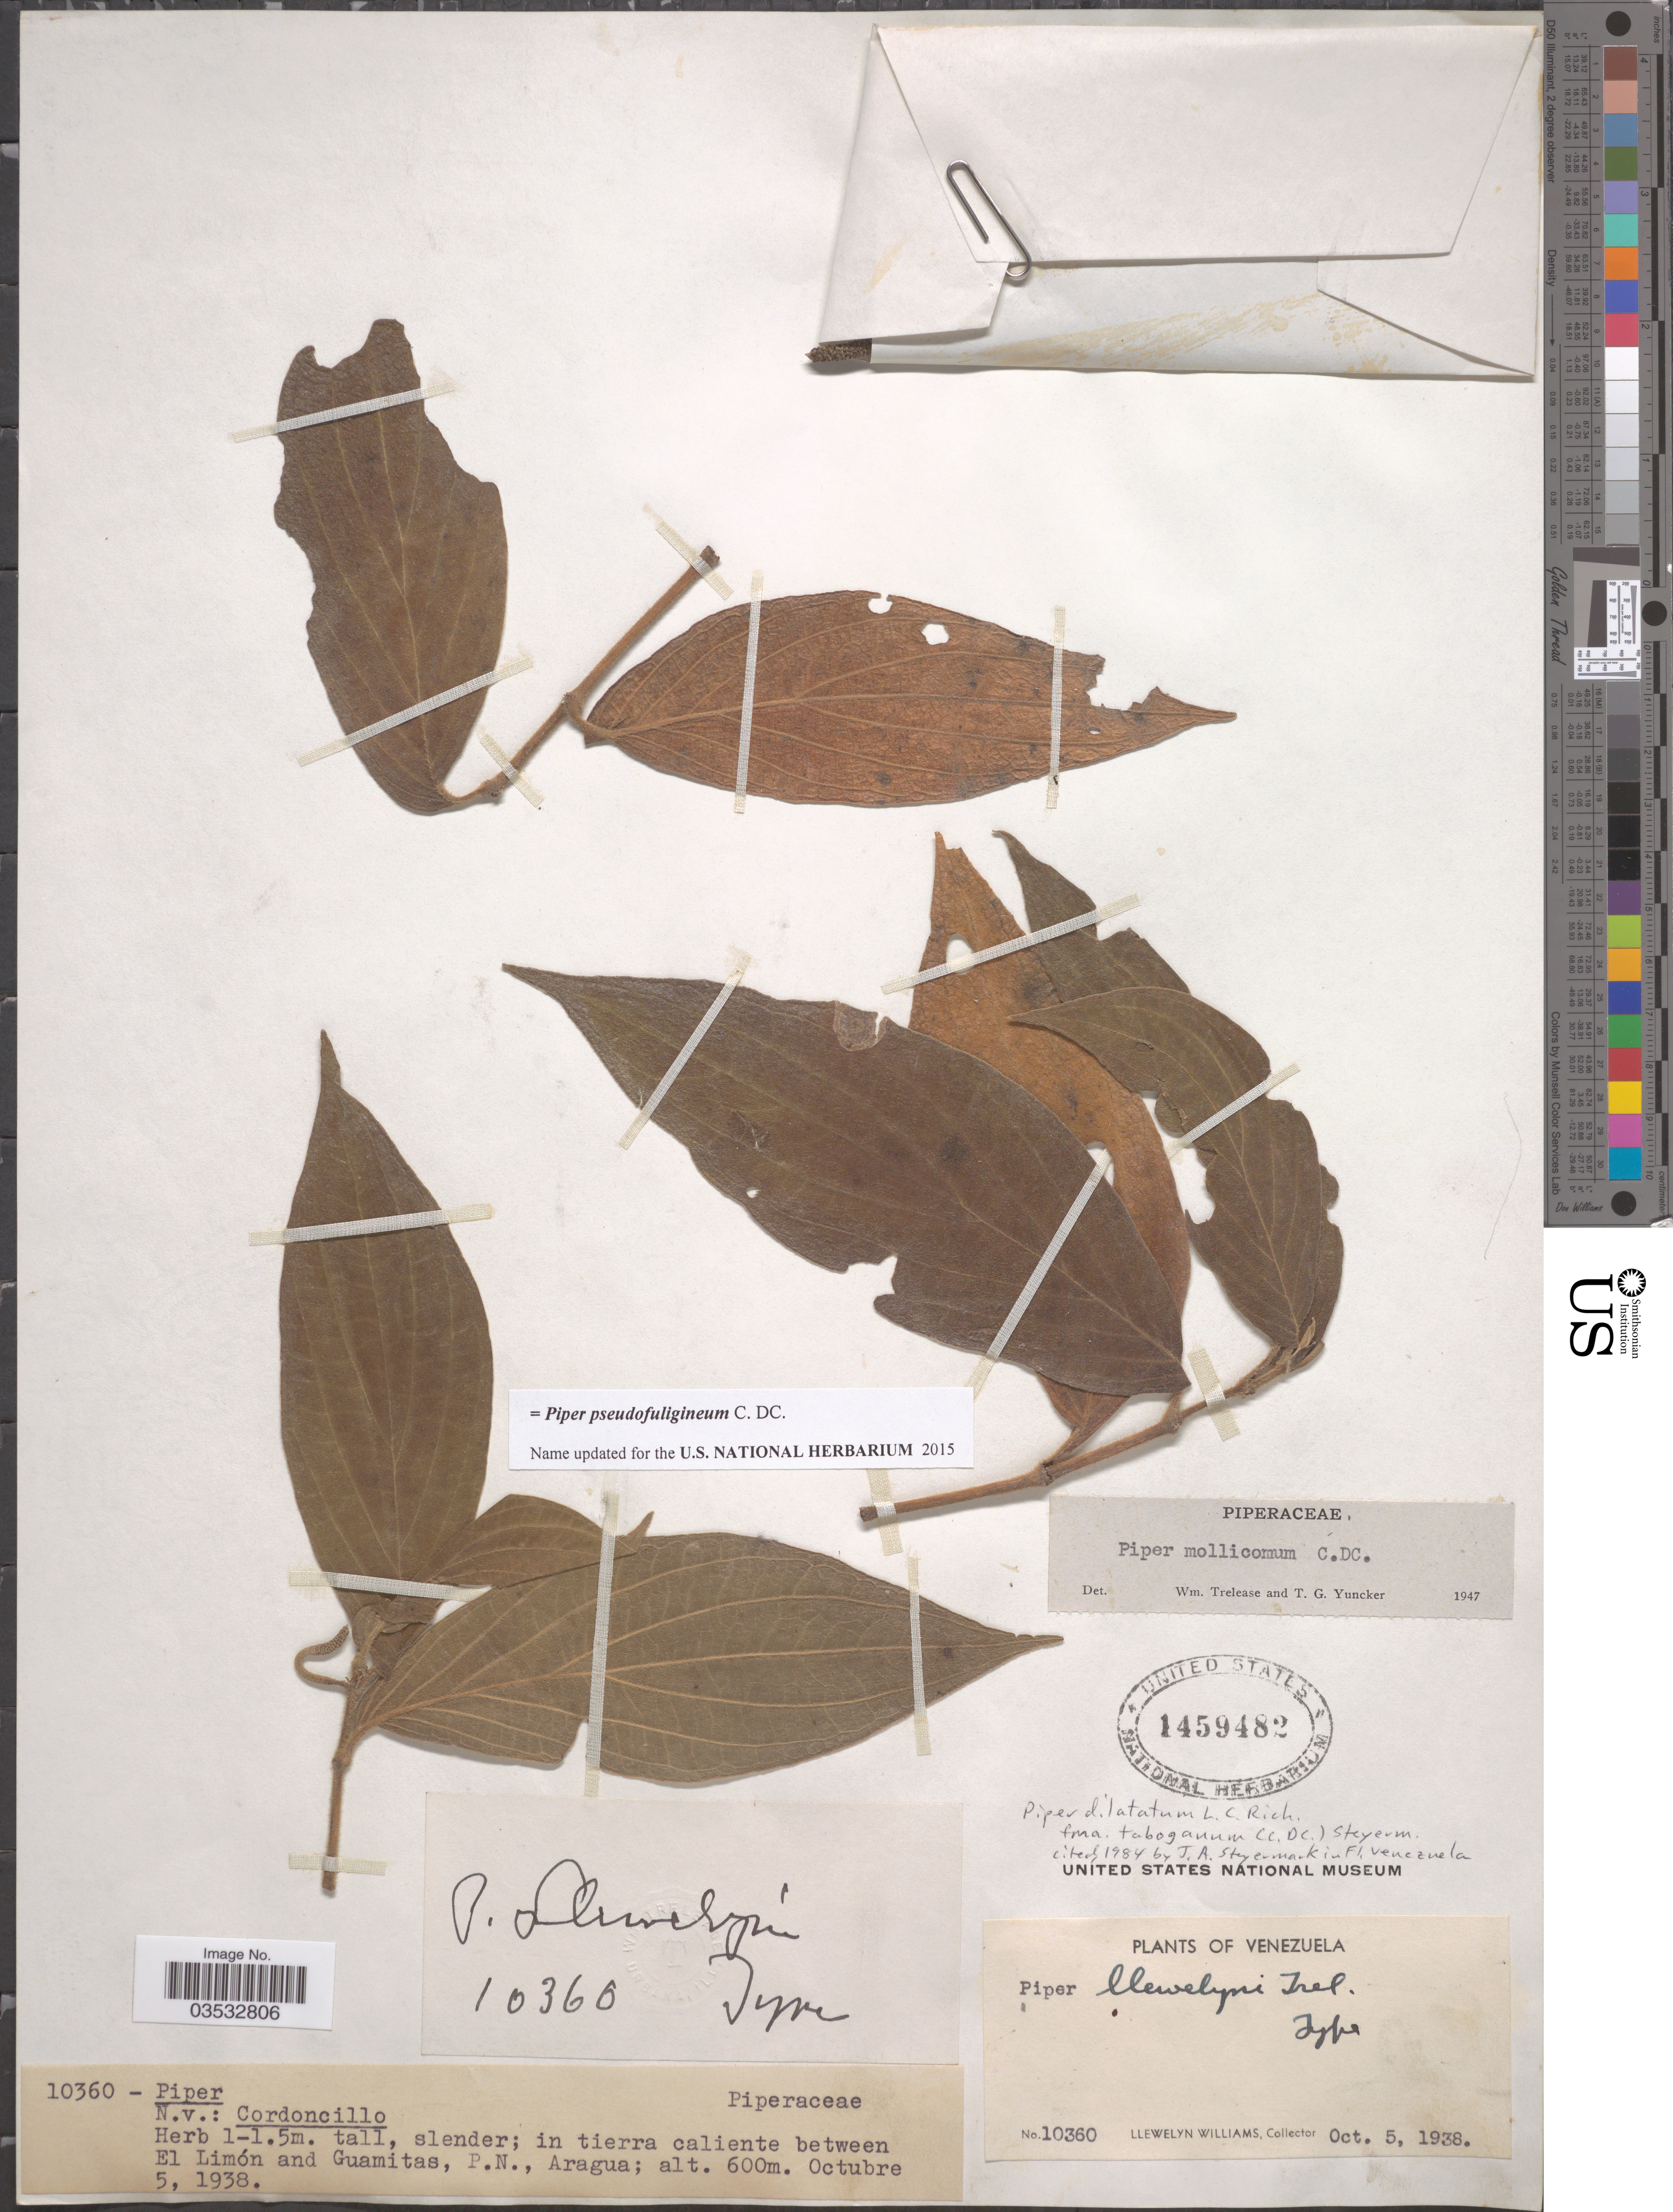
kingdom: Plantae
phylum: Tracheophyta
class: Magnoliopsida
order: Piperales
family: Piperaceae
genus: Piper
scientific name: Piper pseudofuligineum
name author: C. DC.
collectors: Ll. Williams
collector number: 10360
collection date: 1938-10-05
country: Venezuela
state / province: Aragua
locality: In tierra caliente between El Limón and Guamitas, P.N.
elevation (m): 600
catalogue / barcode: US 1459482